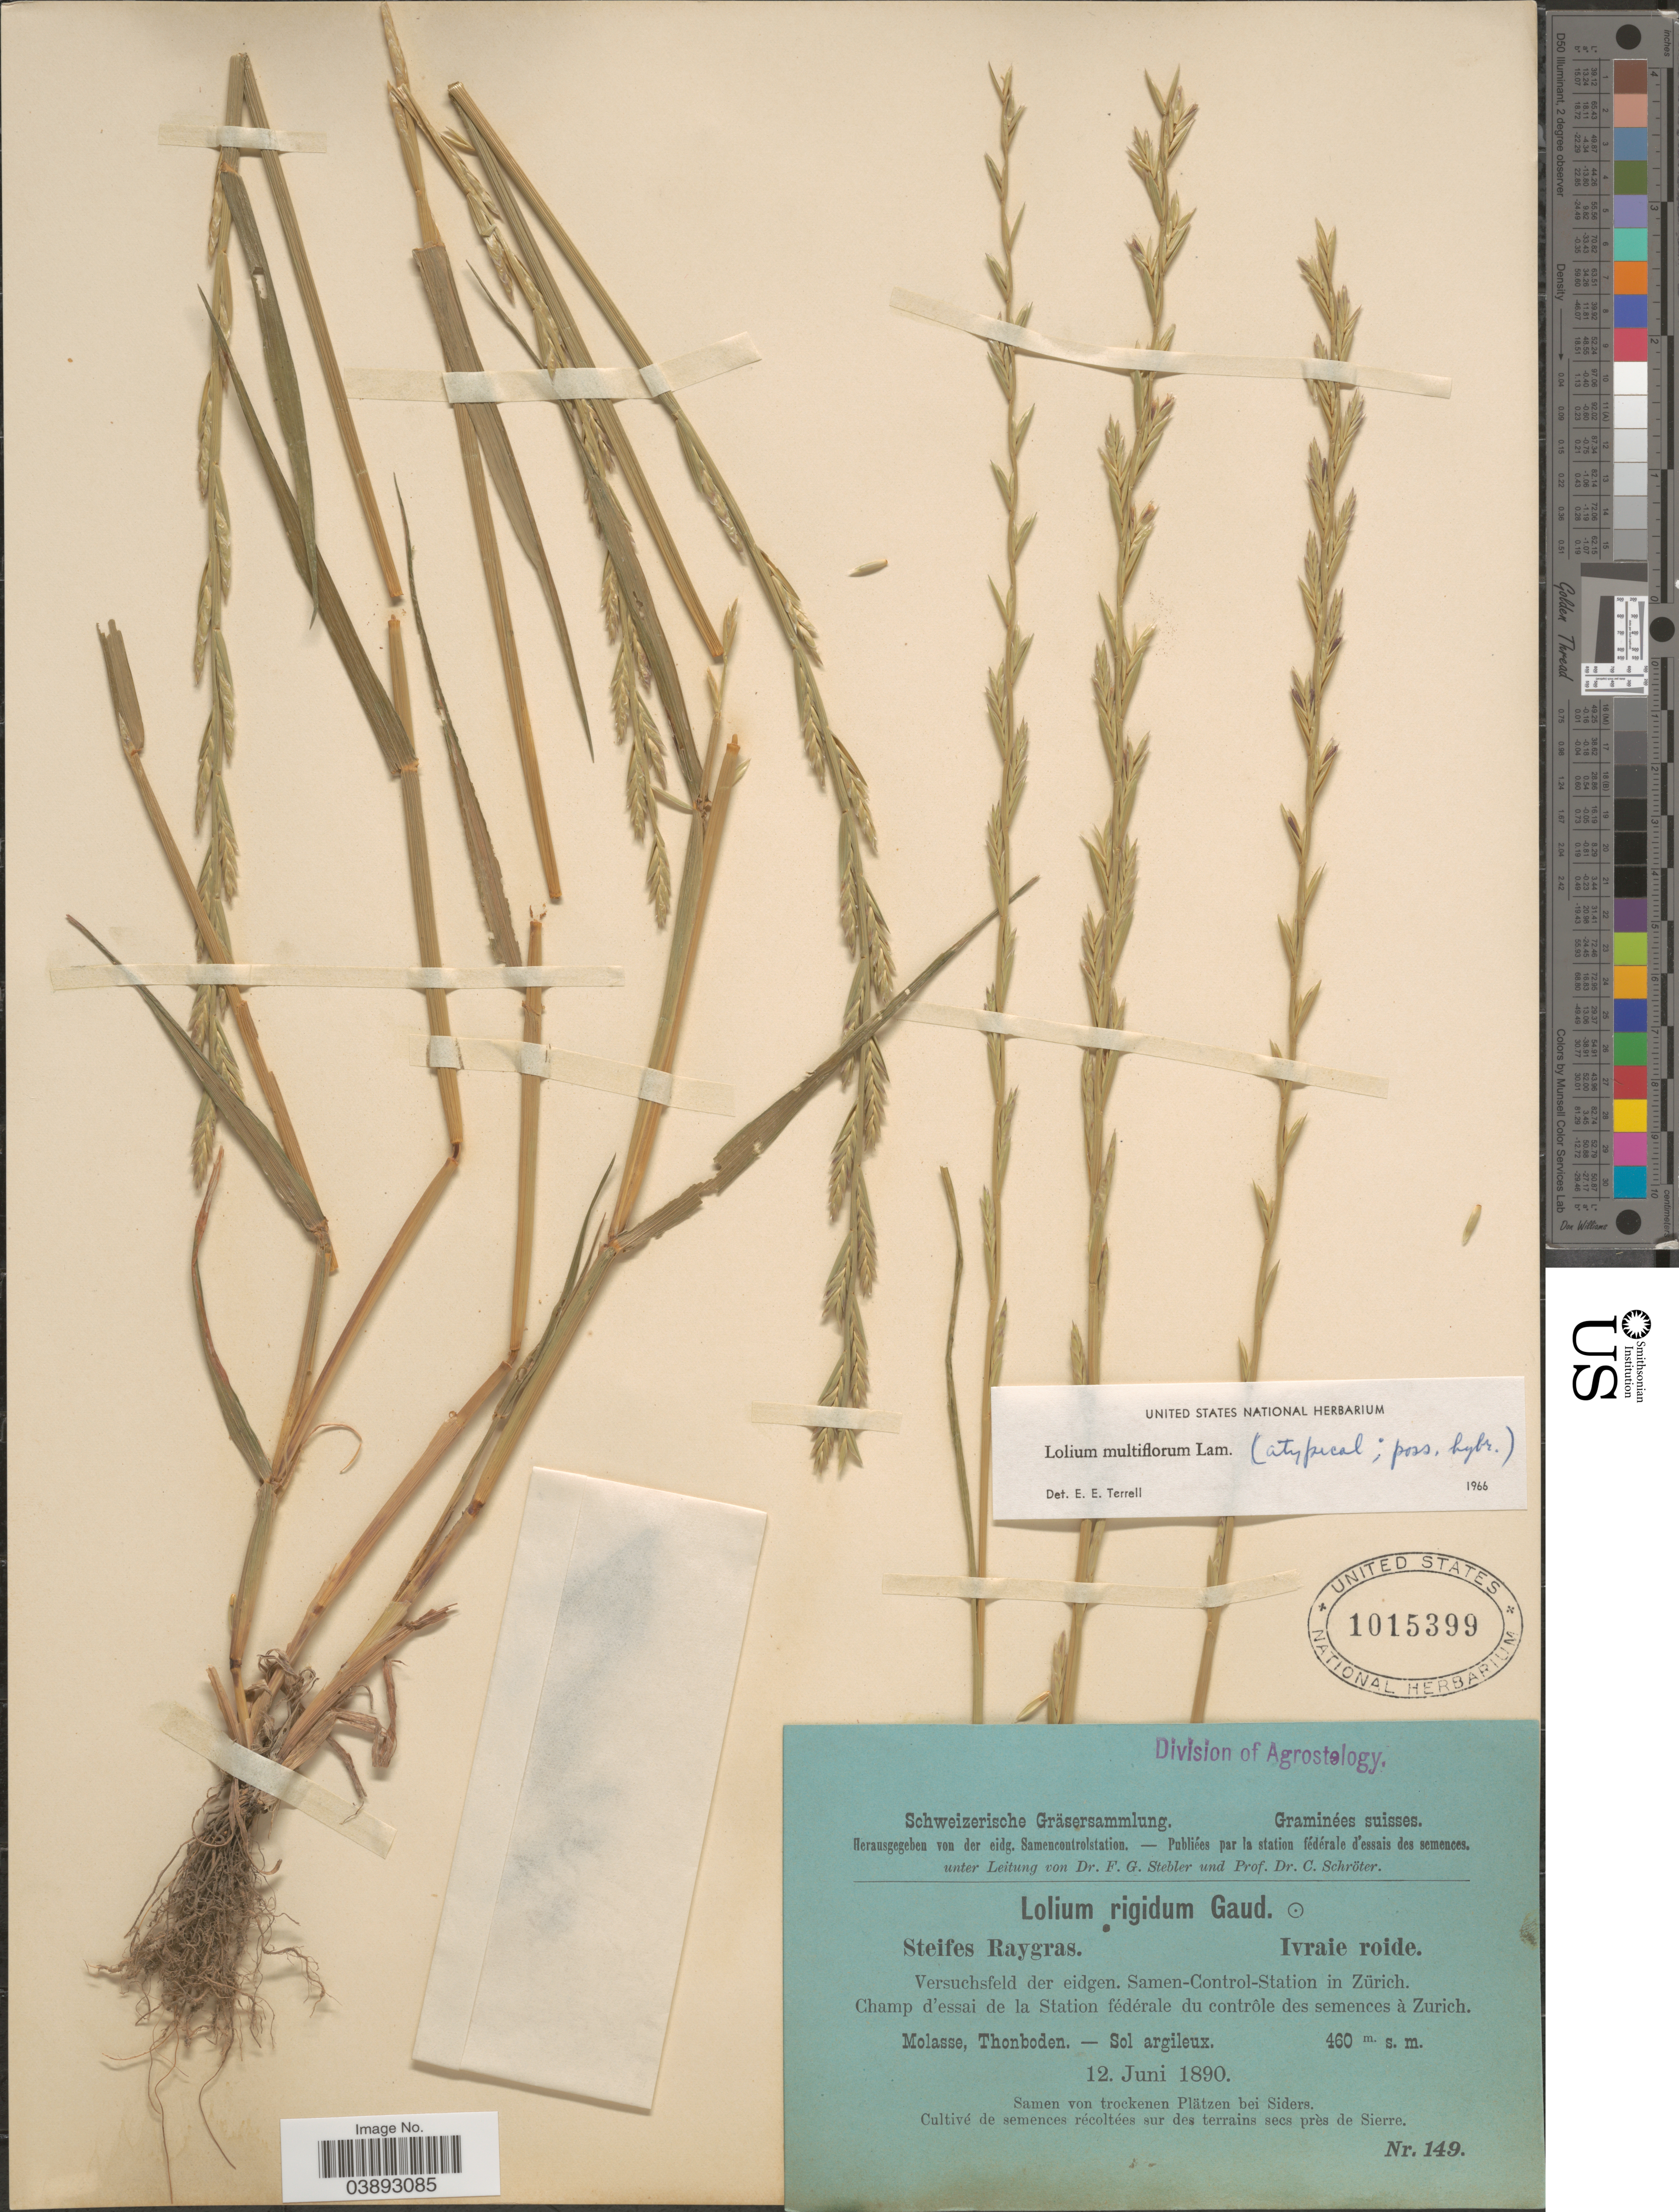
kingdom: Plantae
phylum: Tracheophyta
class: Liliopsida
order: Poales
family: Poaceae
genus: Lolium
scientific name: Lolium multiflorum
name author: Lam.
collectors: Stebler, F.G. & Schröter, C.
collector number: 149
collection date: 1890-06-12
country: Switzerland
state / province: Zurich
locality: Suisses. Versuchsfeld der eidgen. Samen-Control-Station in Zürich. Champ d' essai de la Station fédérale du contrôle des semences à Zurich. Molasse, Thonboden. Samen von trockenen Plätzen bei Siders. Cultivé de semences récoltées sur des terrains secs près de Sierre. [unsure placement]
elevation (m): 460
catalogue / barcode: US 1015399